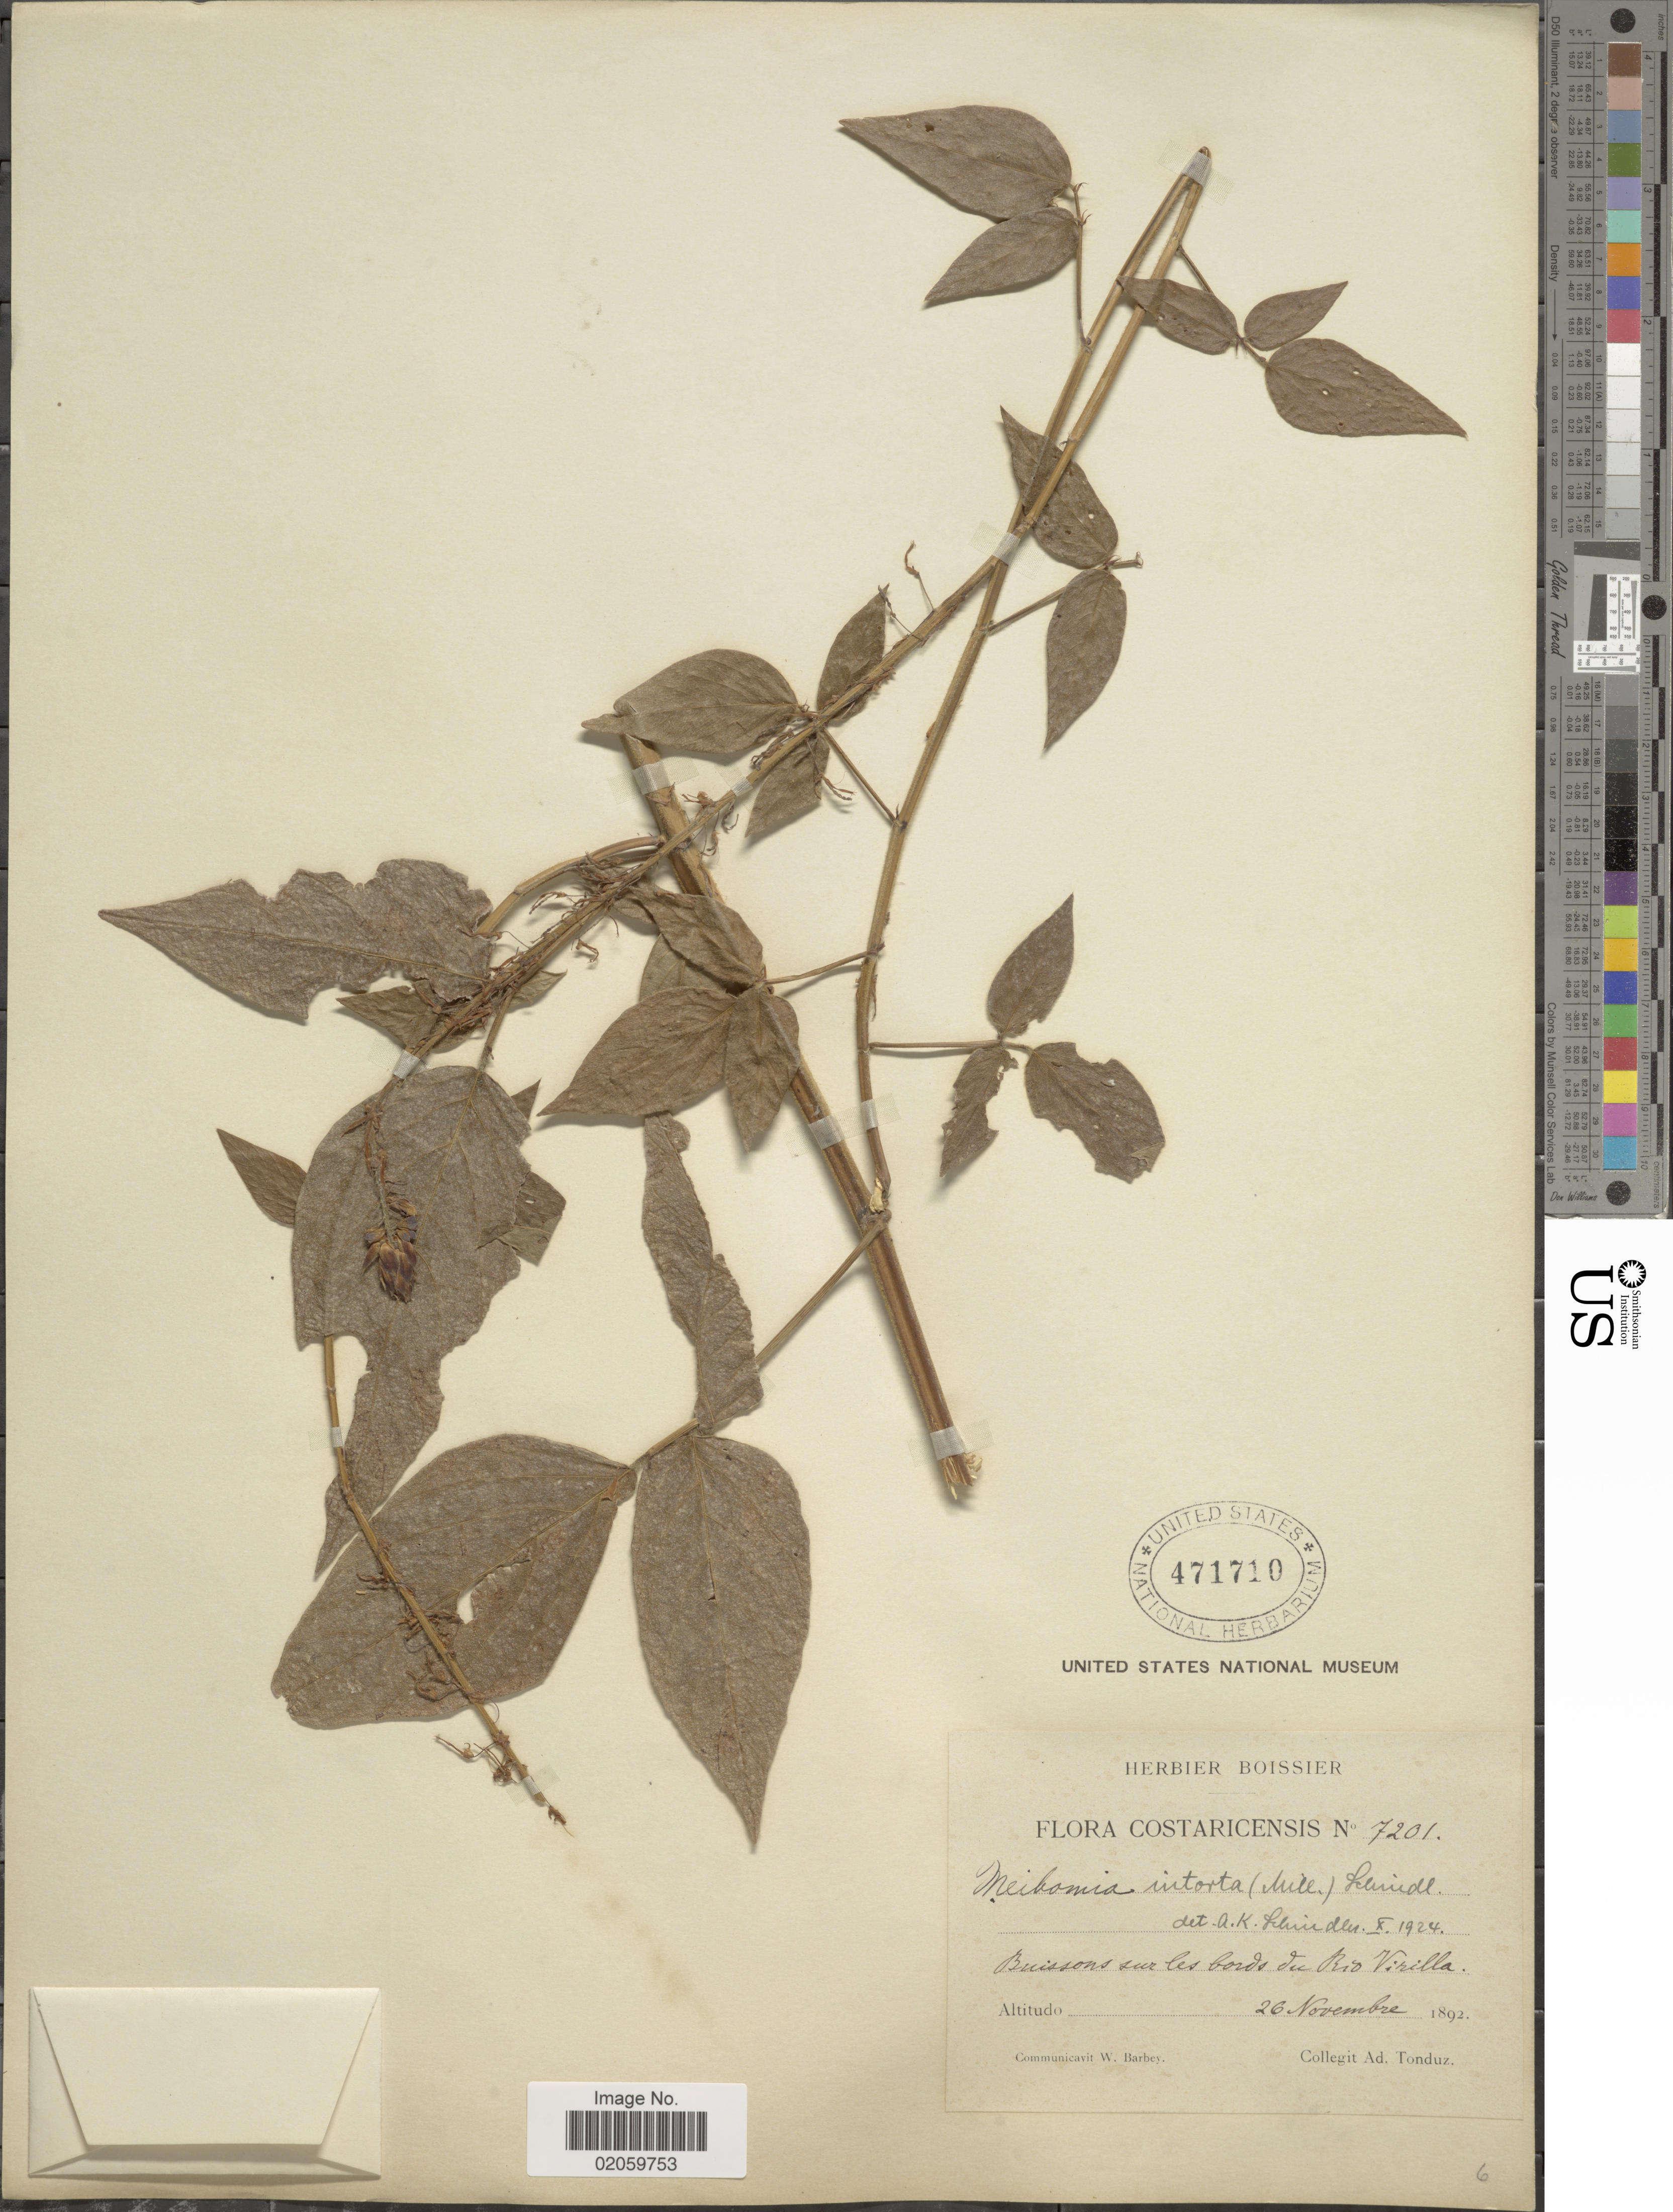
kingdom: Plantae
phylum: Tracheophyta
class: Magnoliopsida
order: Fabales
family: Fabaceae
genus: Desmodium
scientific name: Desmodium intortum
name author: (Mill.) Urb.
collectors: A. Tonduz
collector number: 7201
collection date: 1892-11-26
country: Costa Rica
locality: Buissons sur les bords du Rio Virilla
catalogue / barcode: US 471710